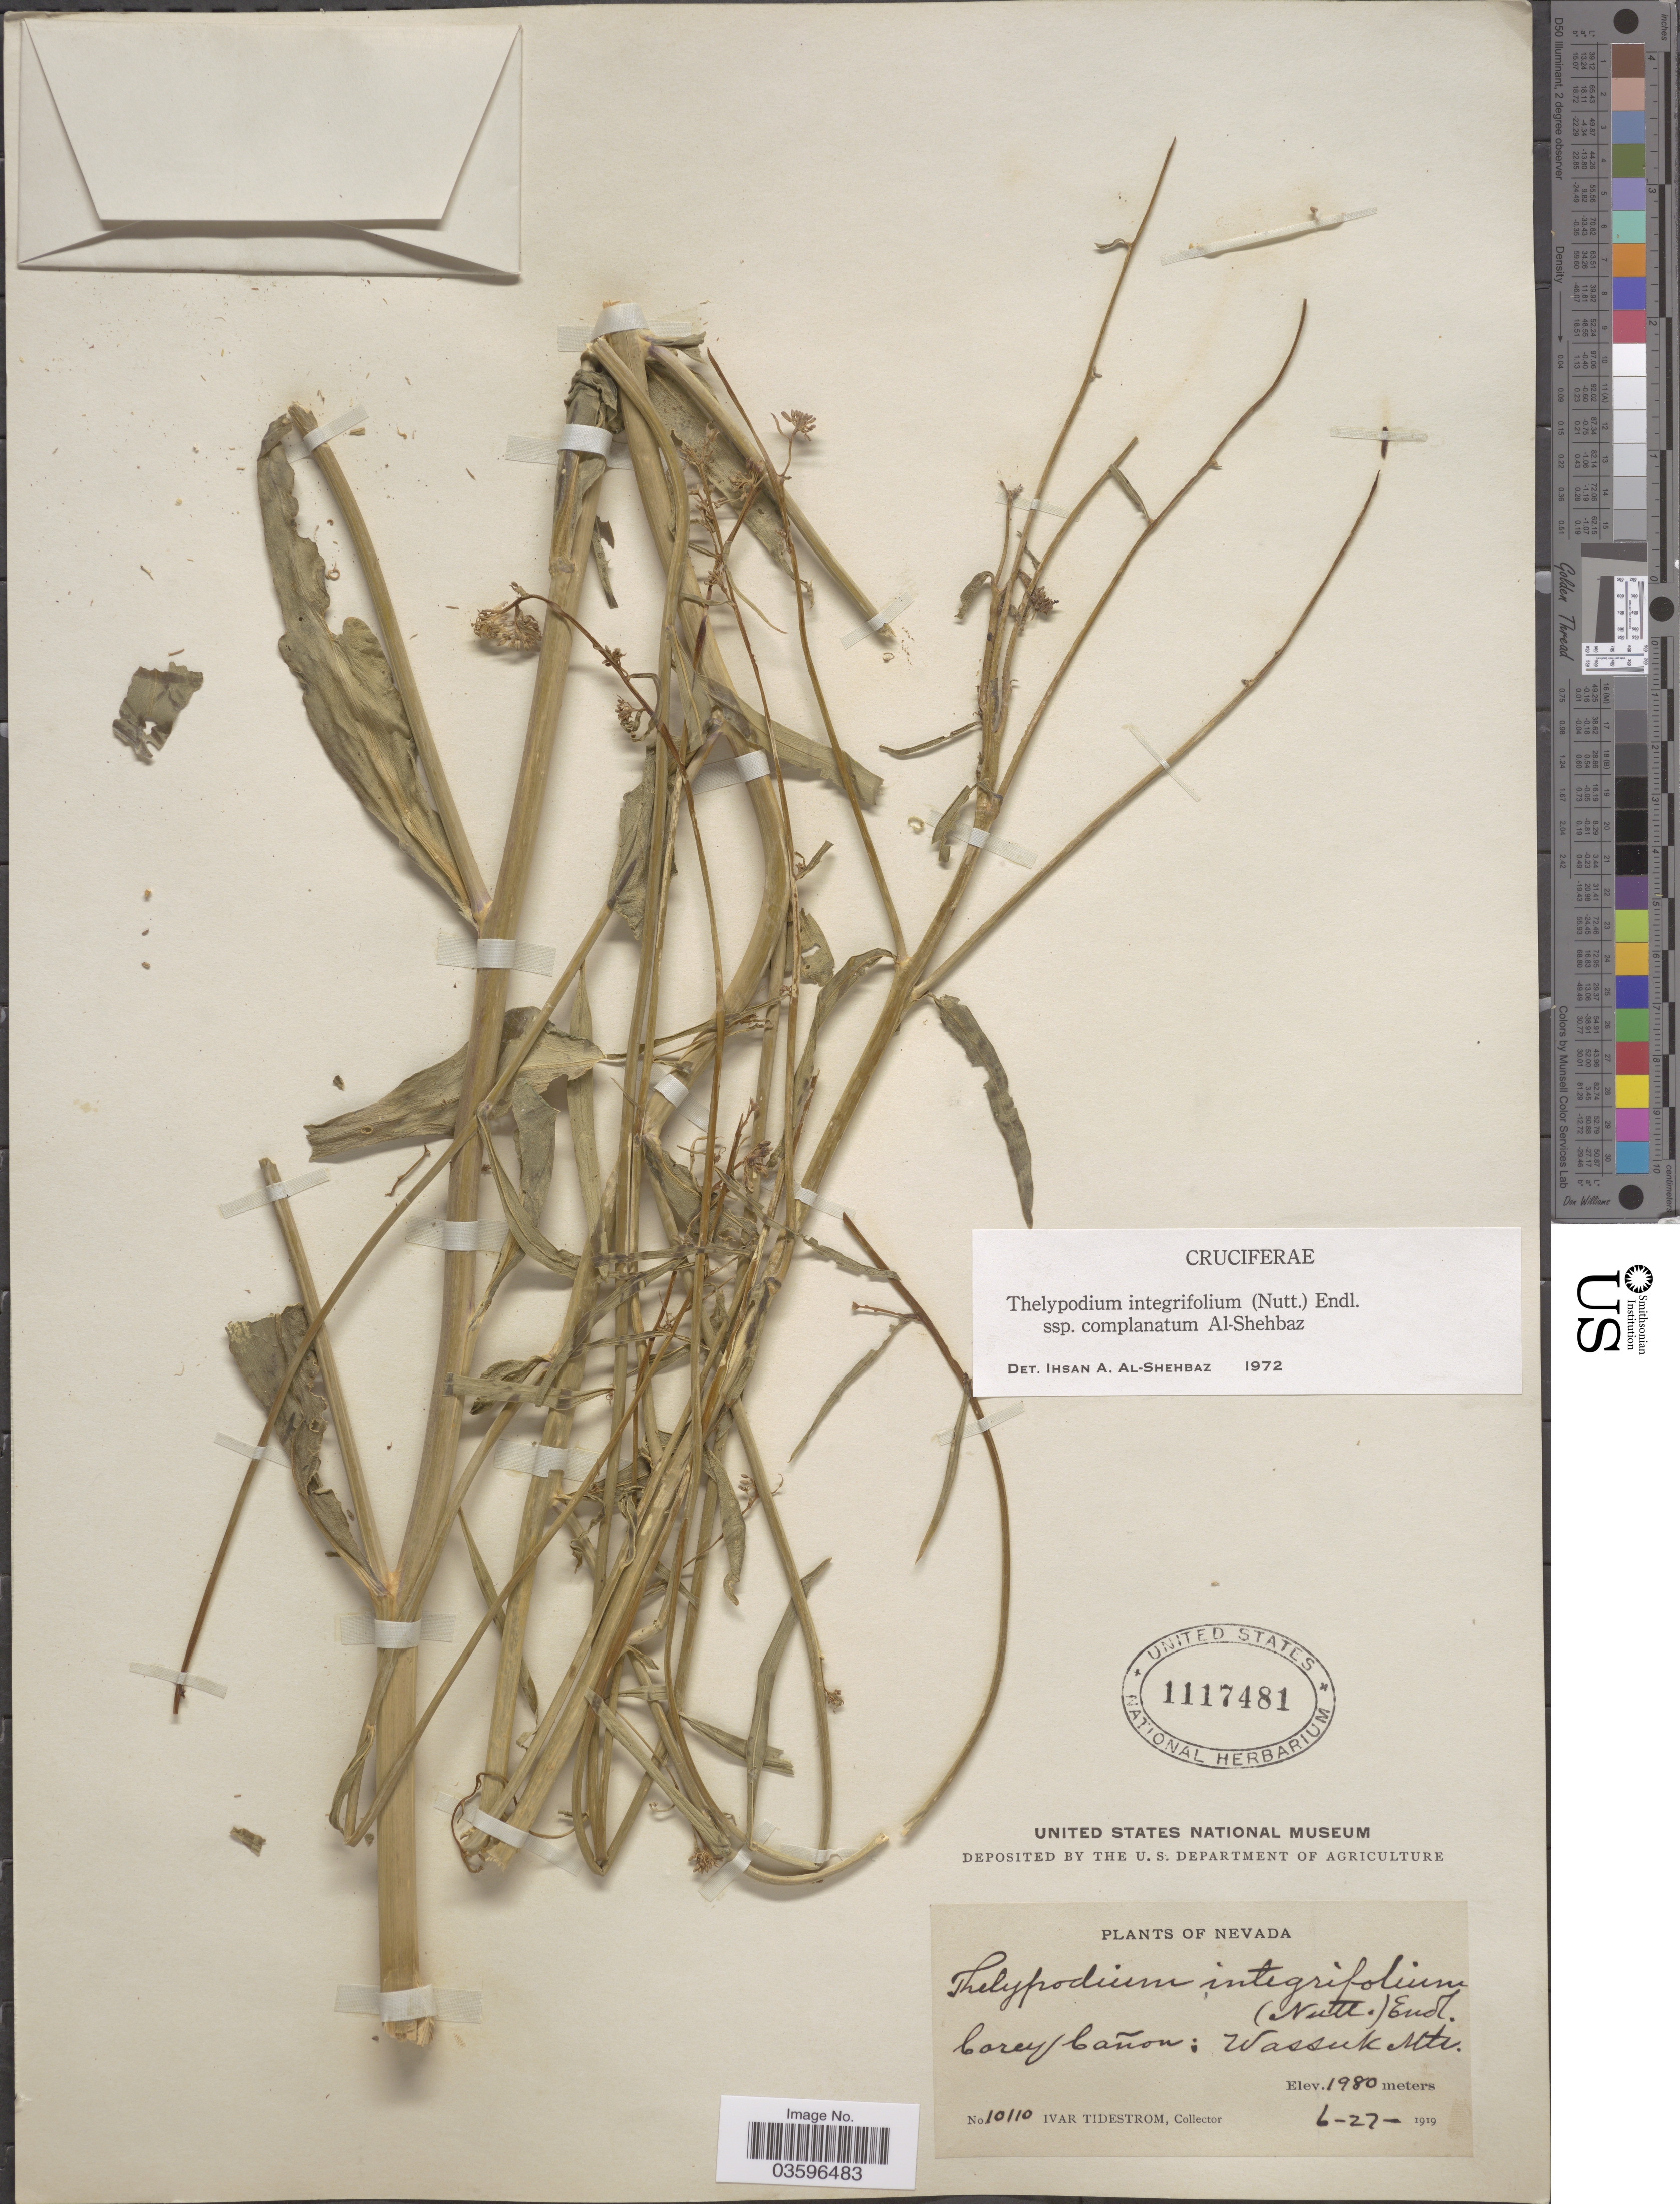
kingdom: Plantae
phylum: Tracheophyta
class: Magnoliopsida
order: Brassicales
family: Brassicaceae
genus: Thelypodium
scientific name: Thelypodium integrifolium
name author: (Nutt.) Endl.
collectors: I. F. Tidestrom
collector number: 10110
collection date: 1919-06-27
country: United States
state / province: Nevada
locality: Corey Cañon: Wassuk Mts.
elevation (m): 1980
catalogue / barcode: US 1117481